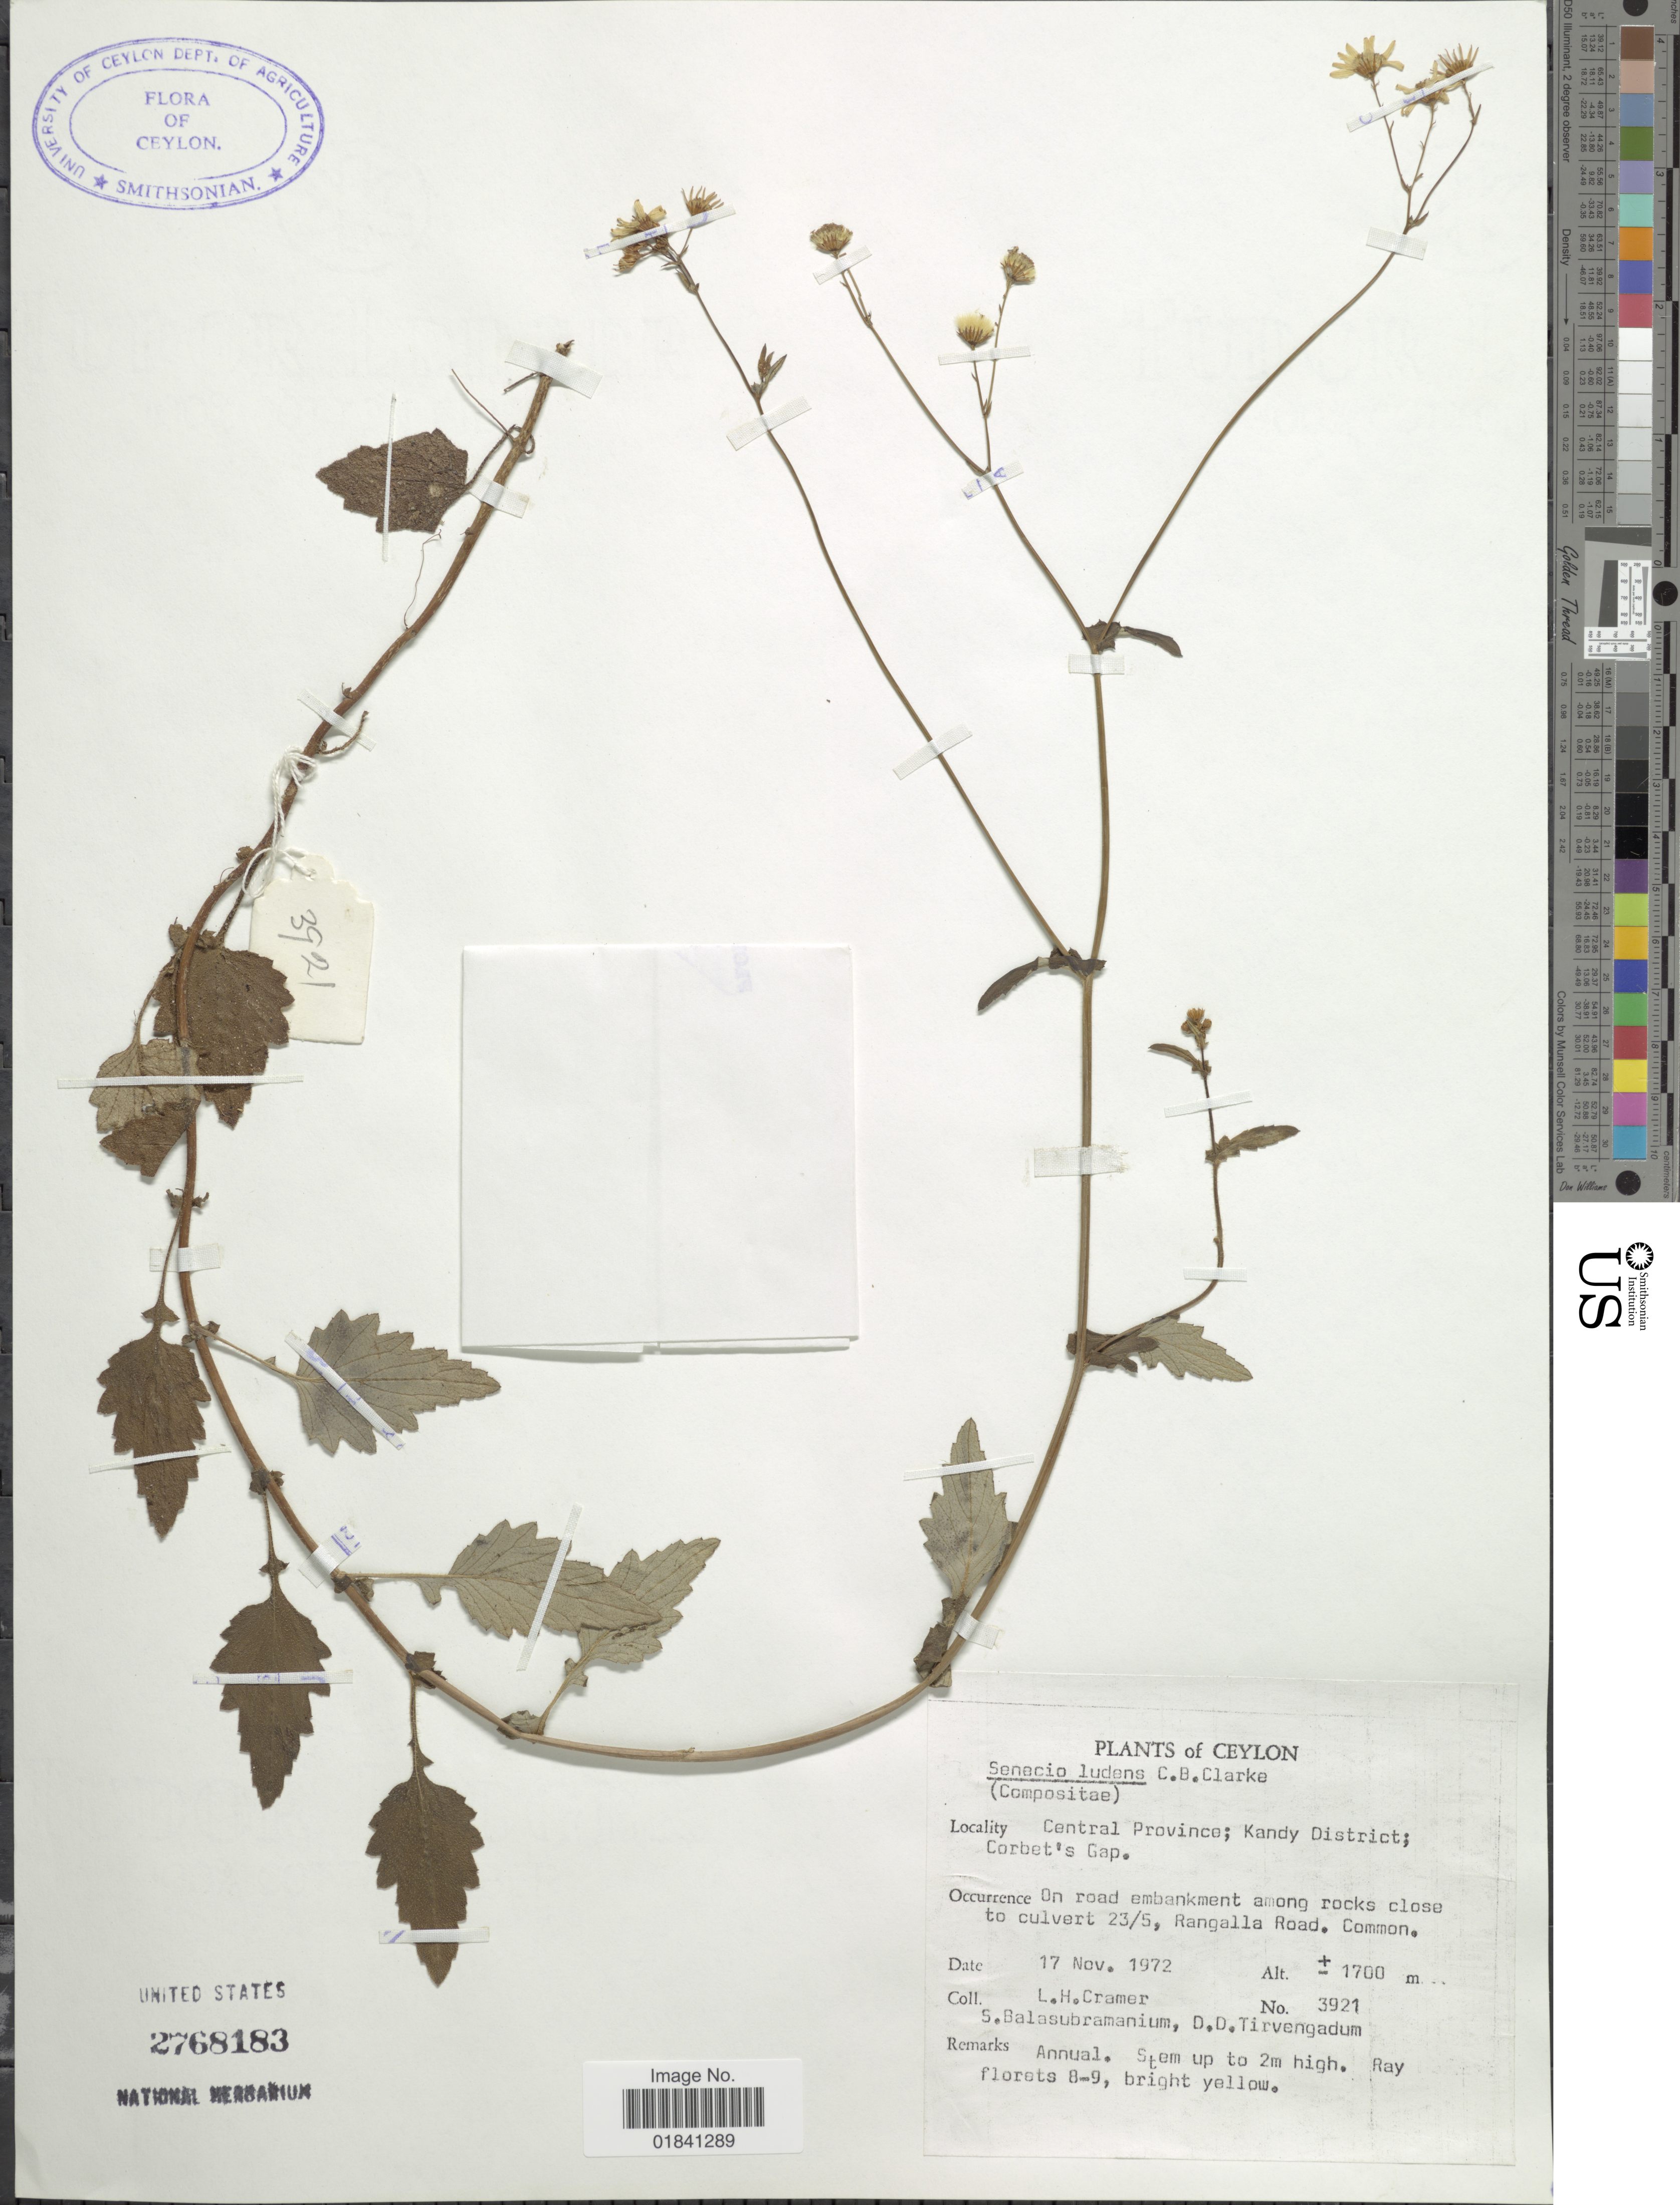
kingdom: Plantae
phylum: Tracheophyta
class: Magnoliopsida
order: Asterales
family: Asteraceae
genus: Senecio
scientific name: Senecio ludens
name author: Clarke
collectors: L. H. Cramer, S. Balasubramanium & D. Tirvengadum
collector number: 3921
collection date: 1972-11-17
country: Sri Lanka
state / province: Central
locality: Ceylon, Kandy District, Corbet's Gap, Central Province, Rangalla Road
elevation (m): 1700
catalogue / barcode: US 2768183